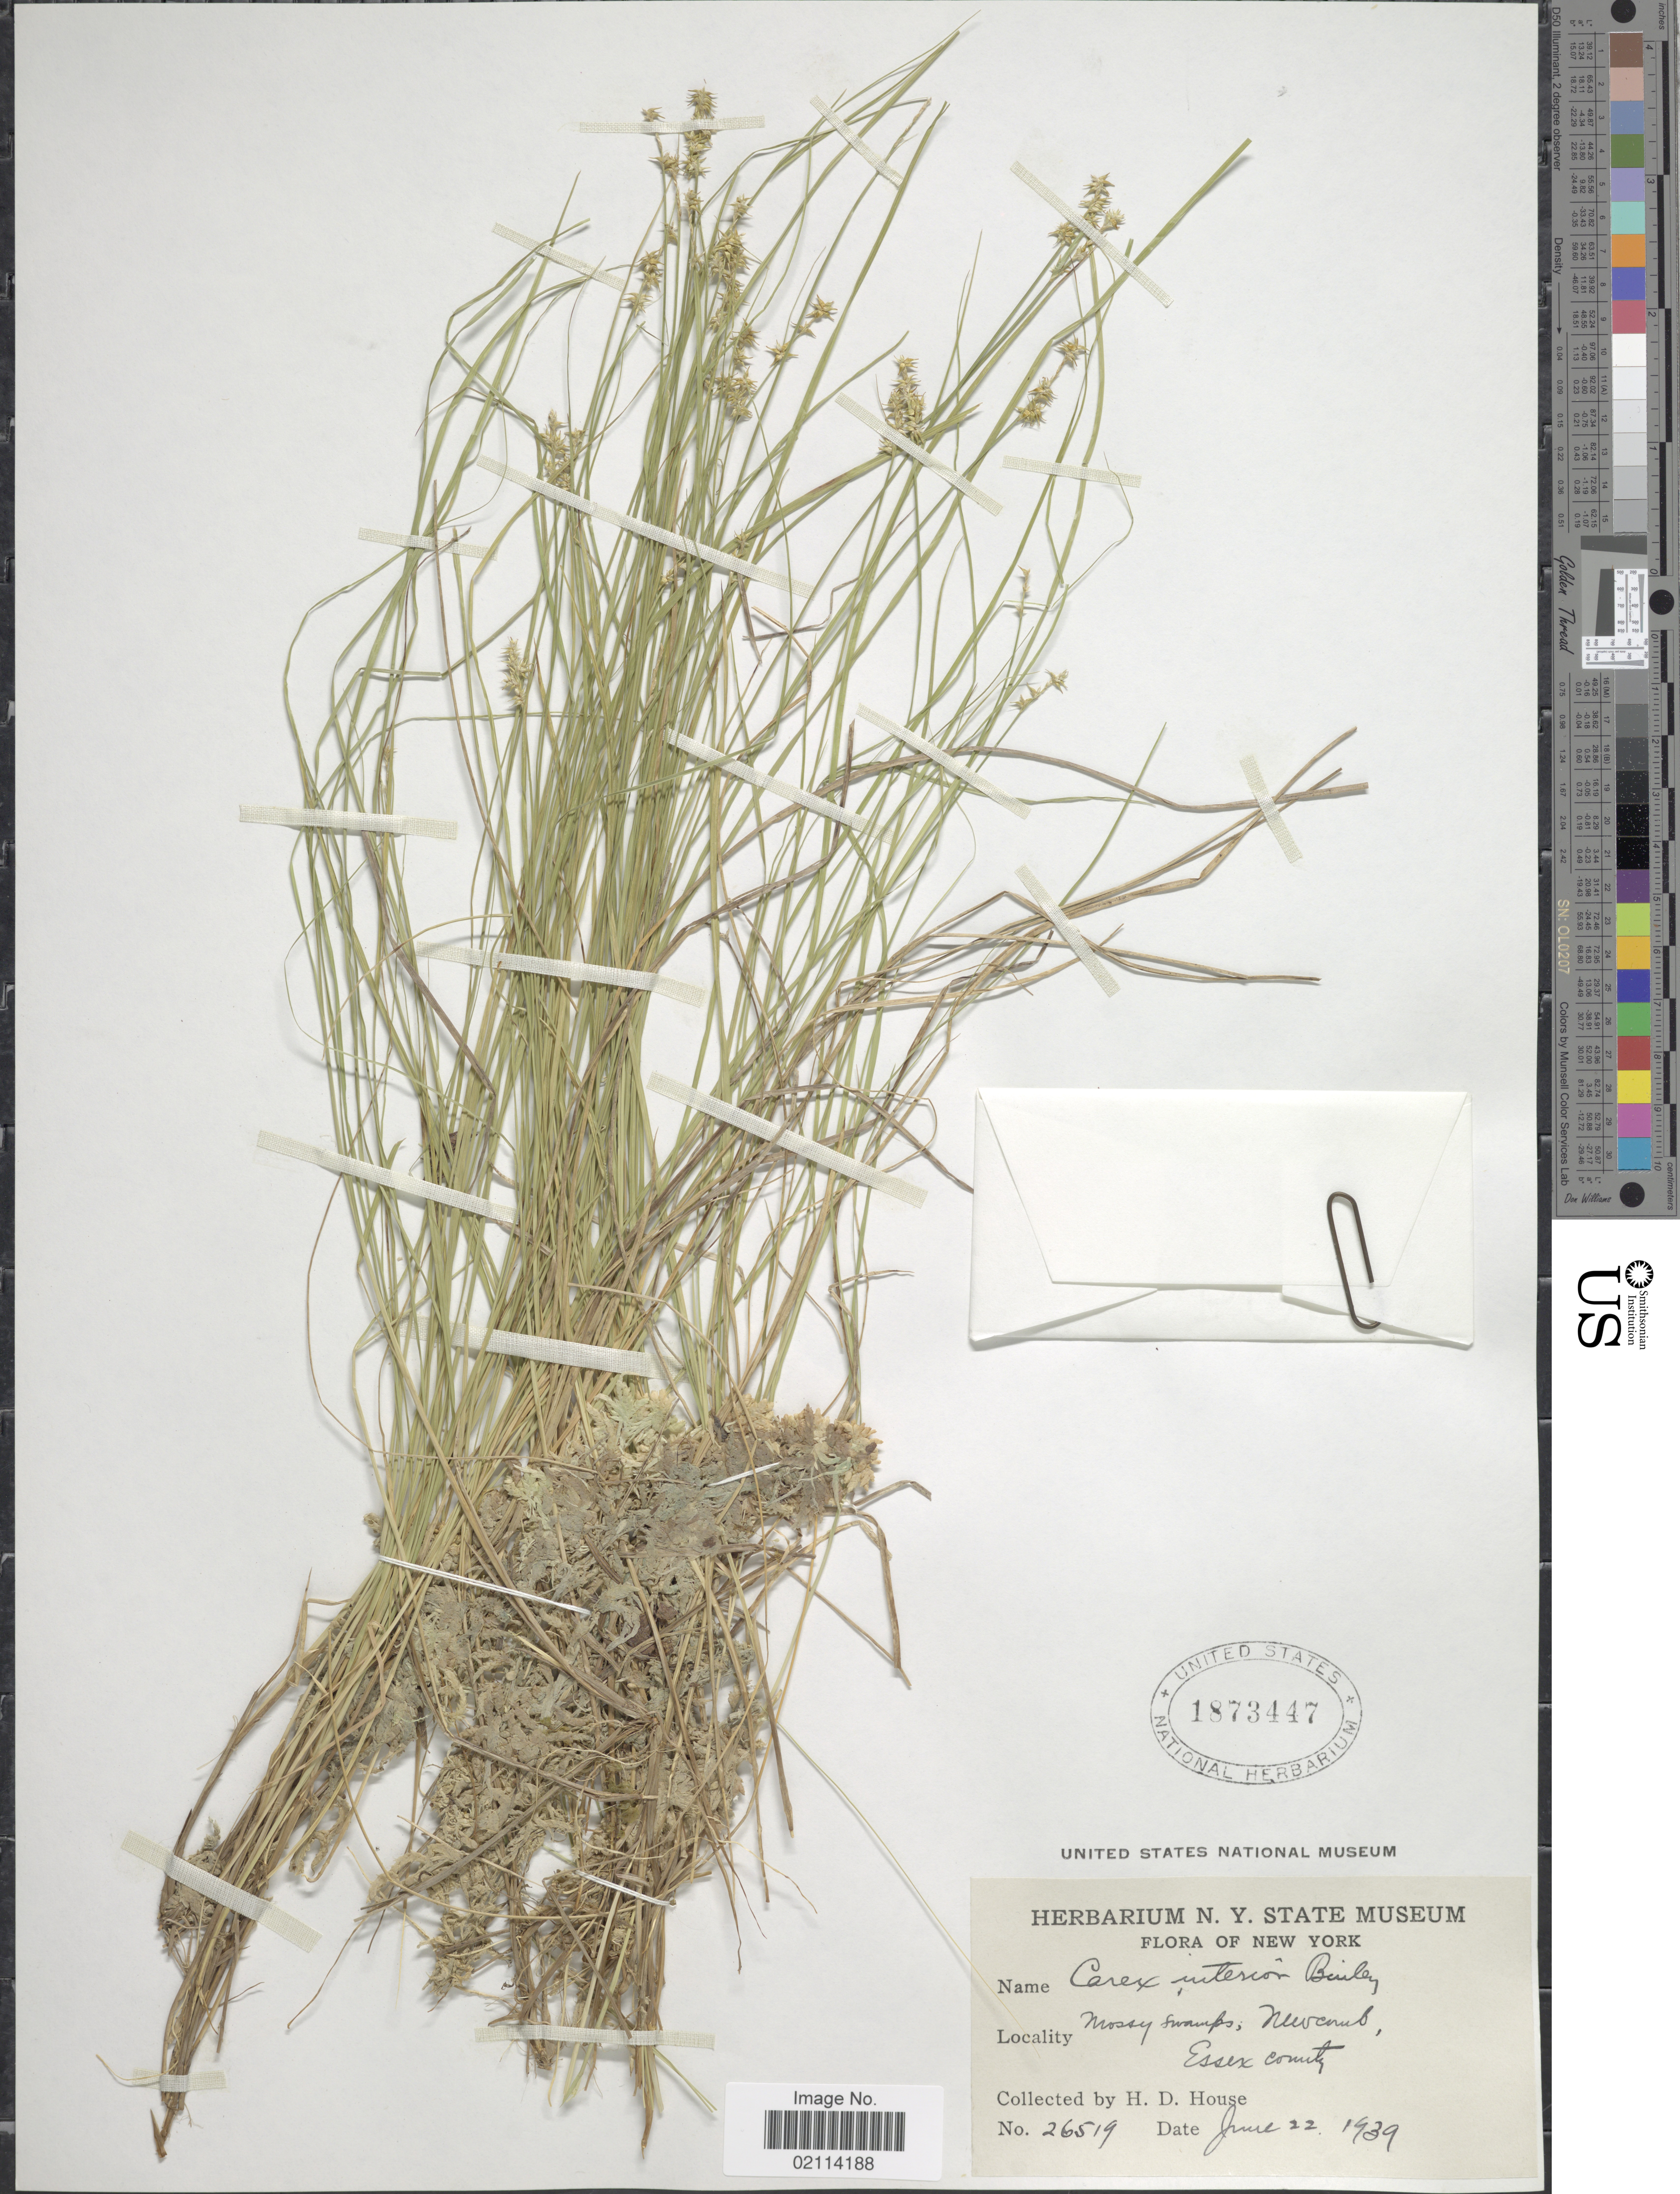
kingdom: Plantae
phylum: Tracheophyta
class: Liliopsida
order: Poales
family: Cyperaceae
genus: Carex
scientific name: Carex interior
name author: L.H. Bailey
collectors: H. D. House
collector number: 26519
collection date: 1939-06-22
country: United States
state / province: New York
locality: Mossy swamps, Newcomb, Essex County.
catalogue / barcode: US 1873447